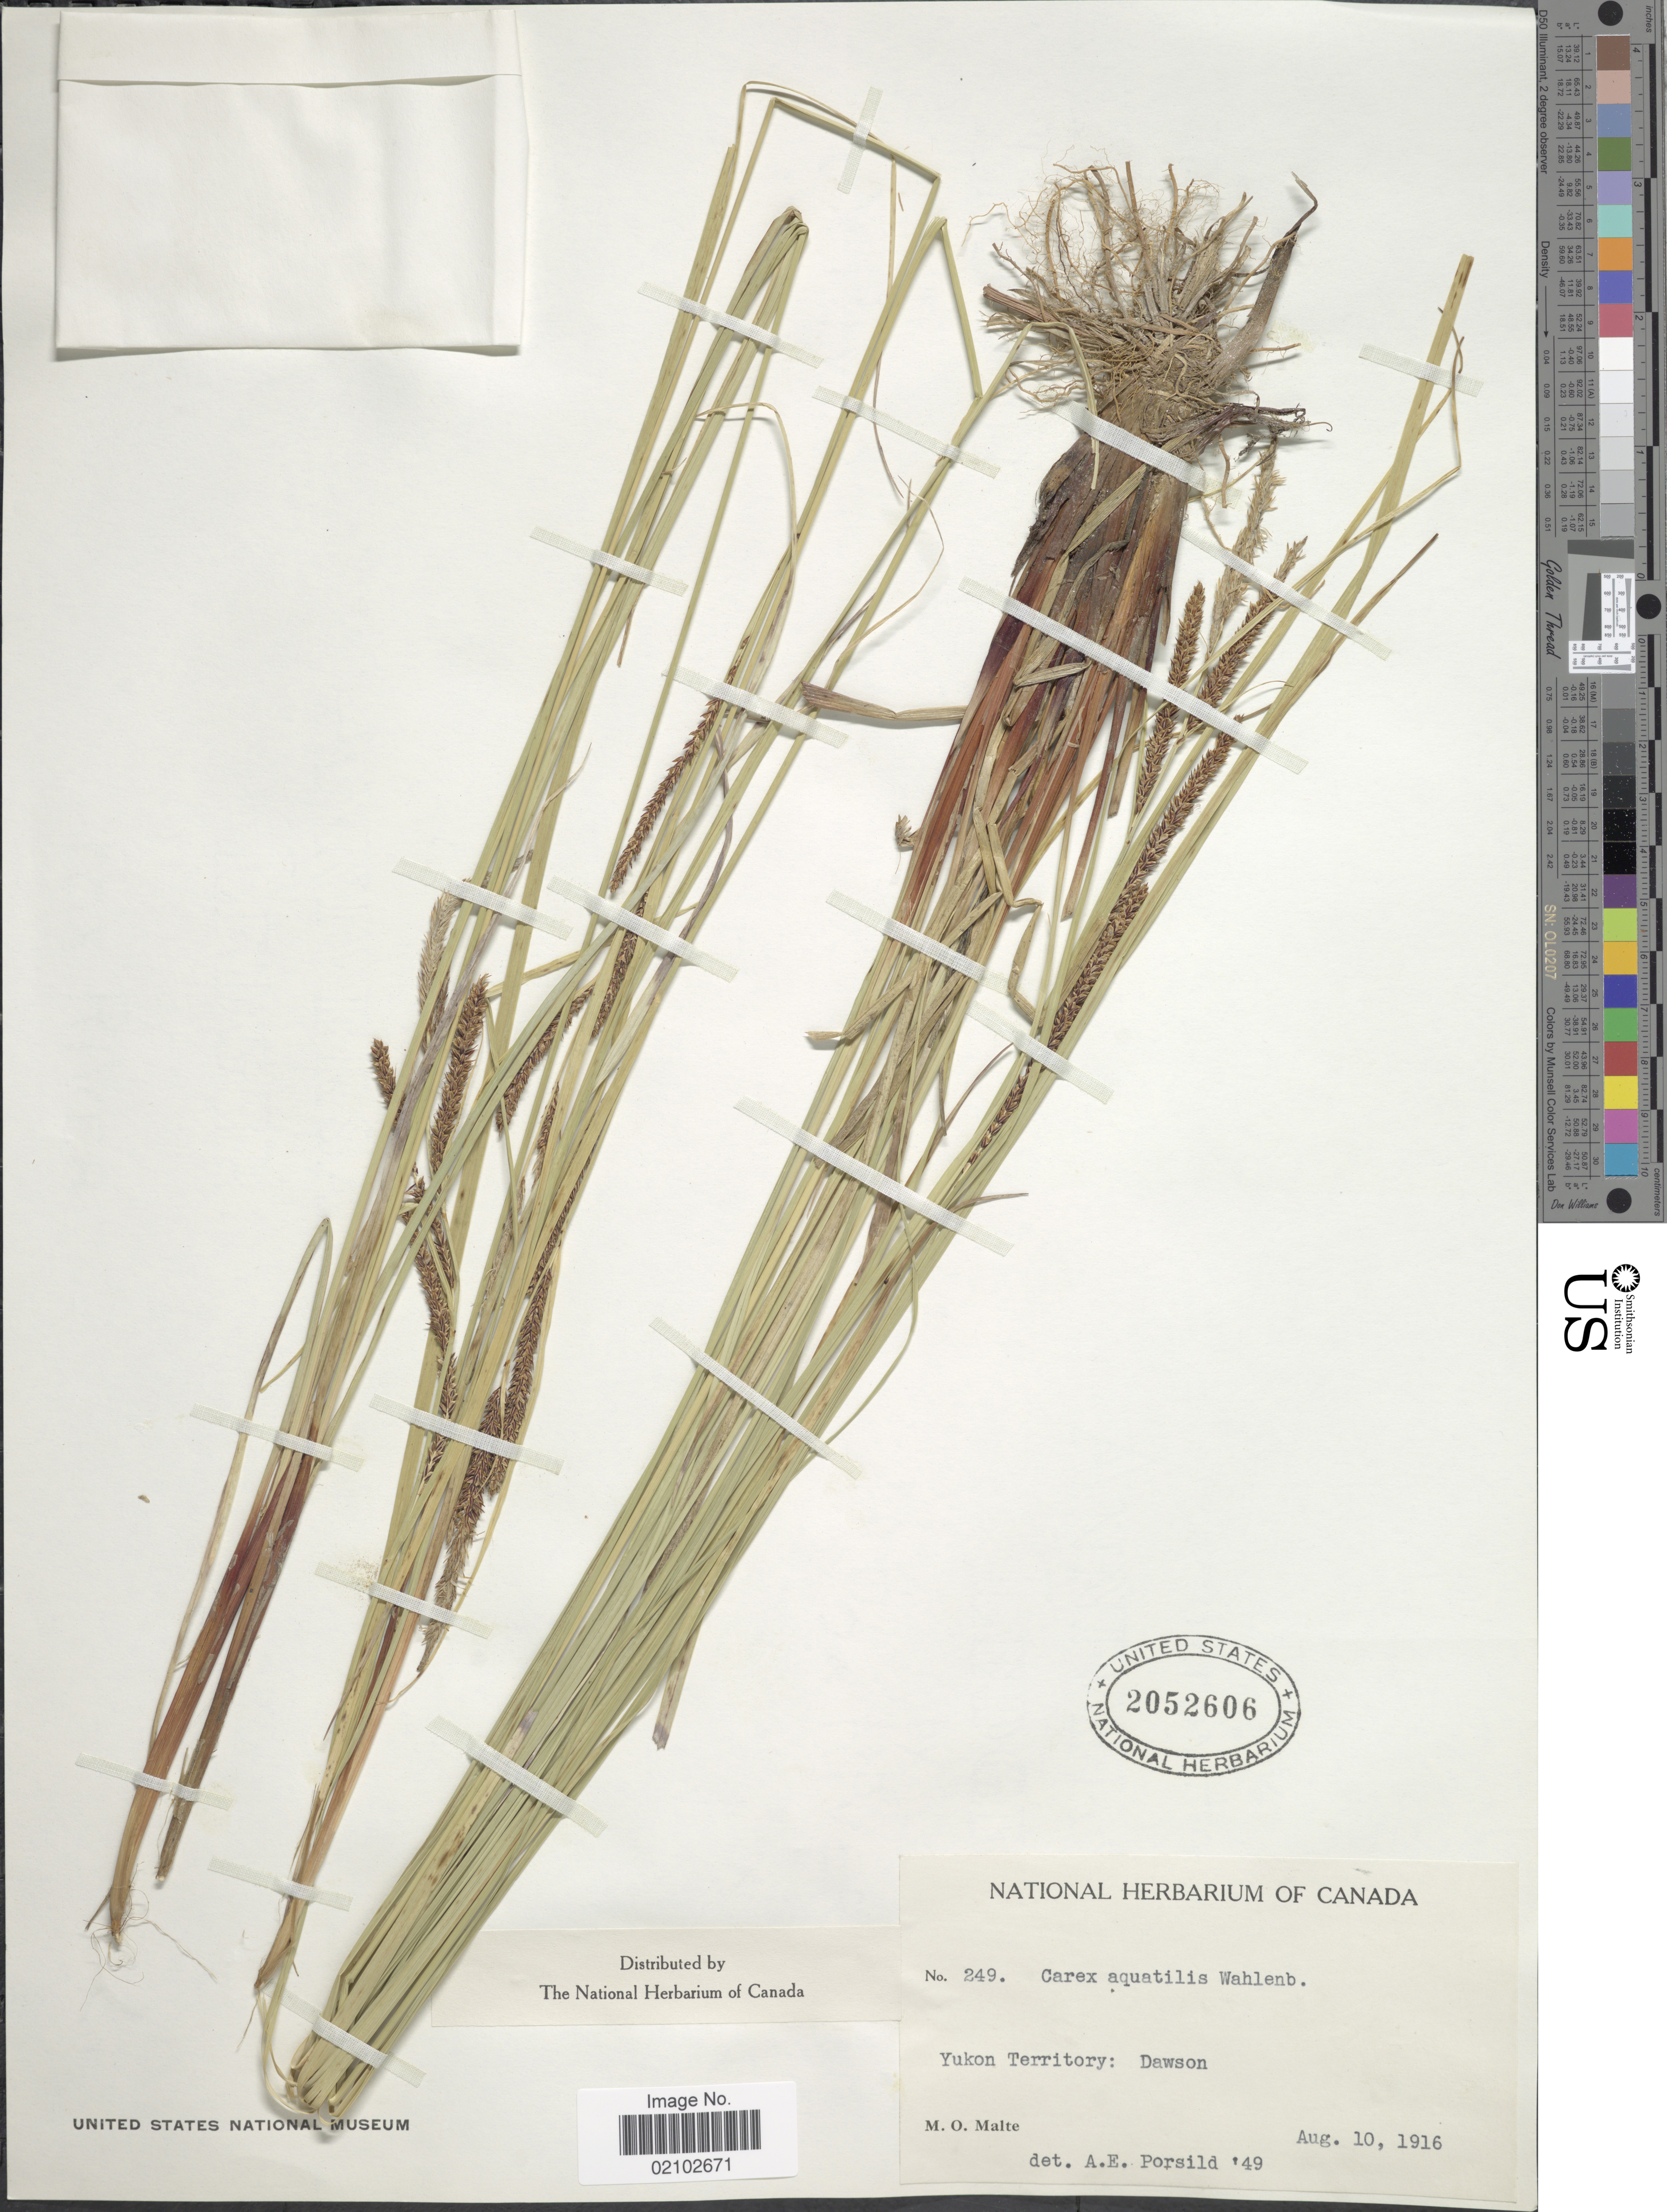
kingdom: Plantae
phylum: Tracheophyta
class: Liliopsida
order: Poales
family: Cyperaceae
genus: Carex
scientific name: Carex aquatilis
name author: Wahlenb.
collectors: M. O. Malte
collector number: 249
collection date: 1916-08-10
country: Canada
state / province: Yukon Territory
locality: Dawson.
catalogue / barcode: US 2052606